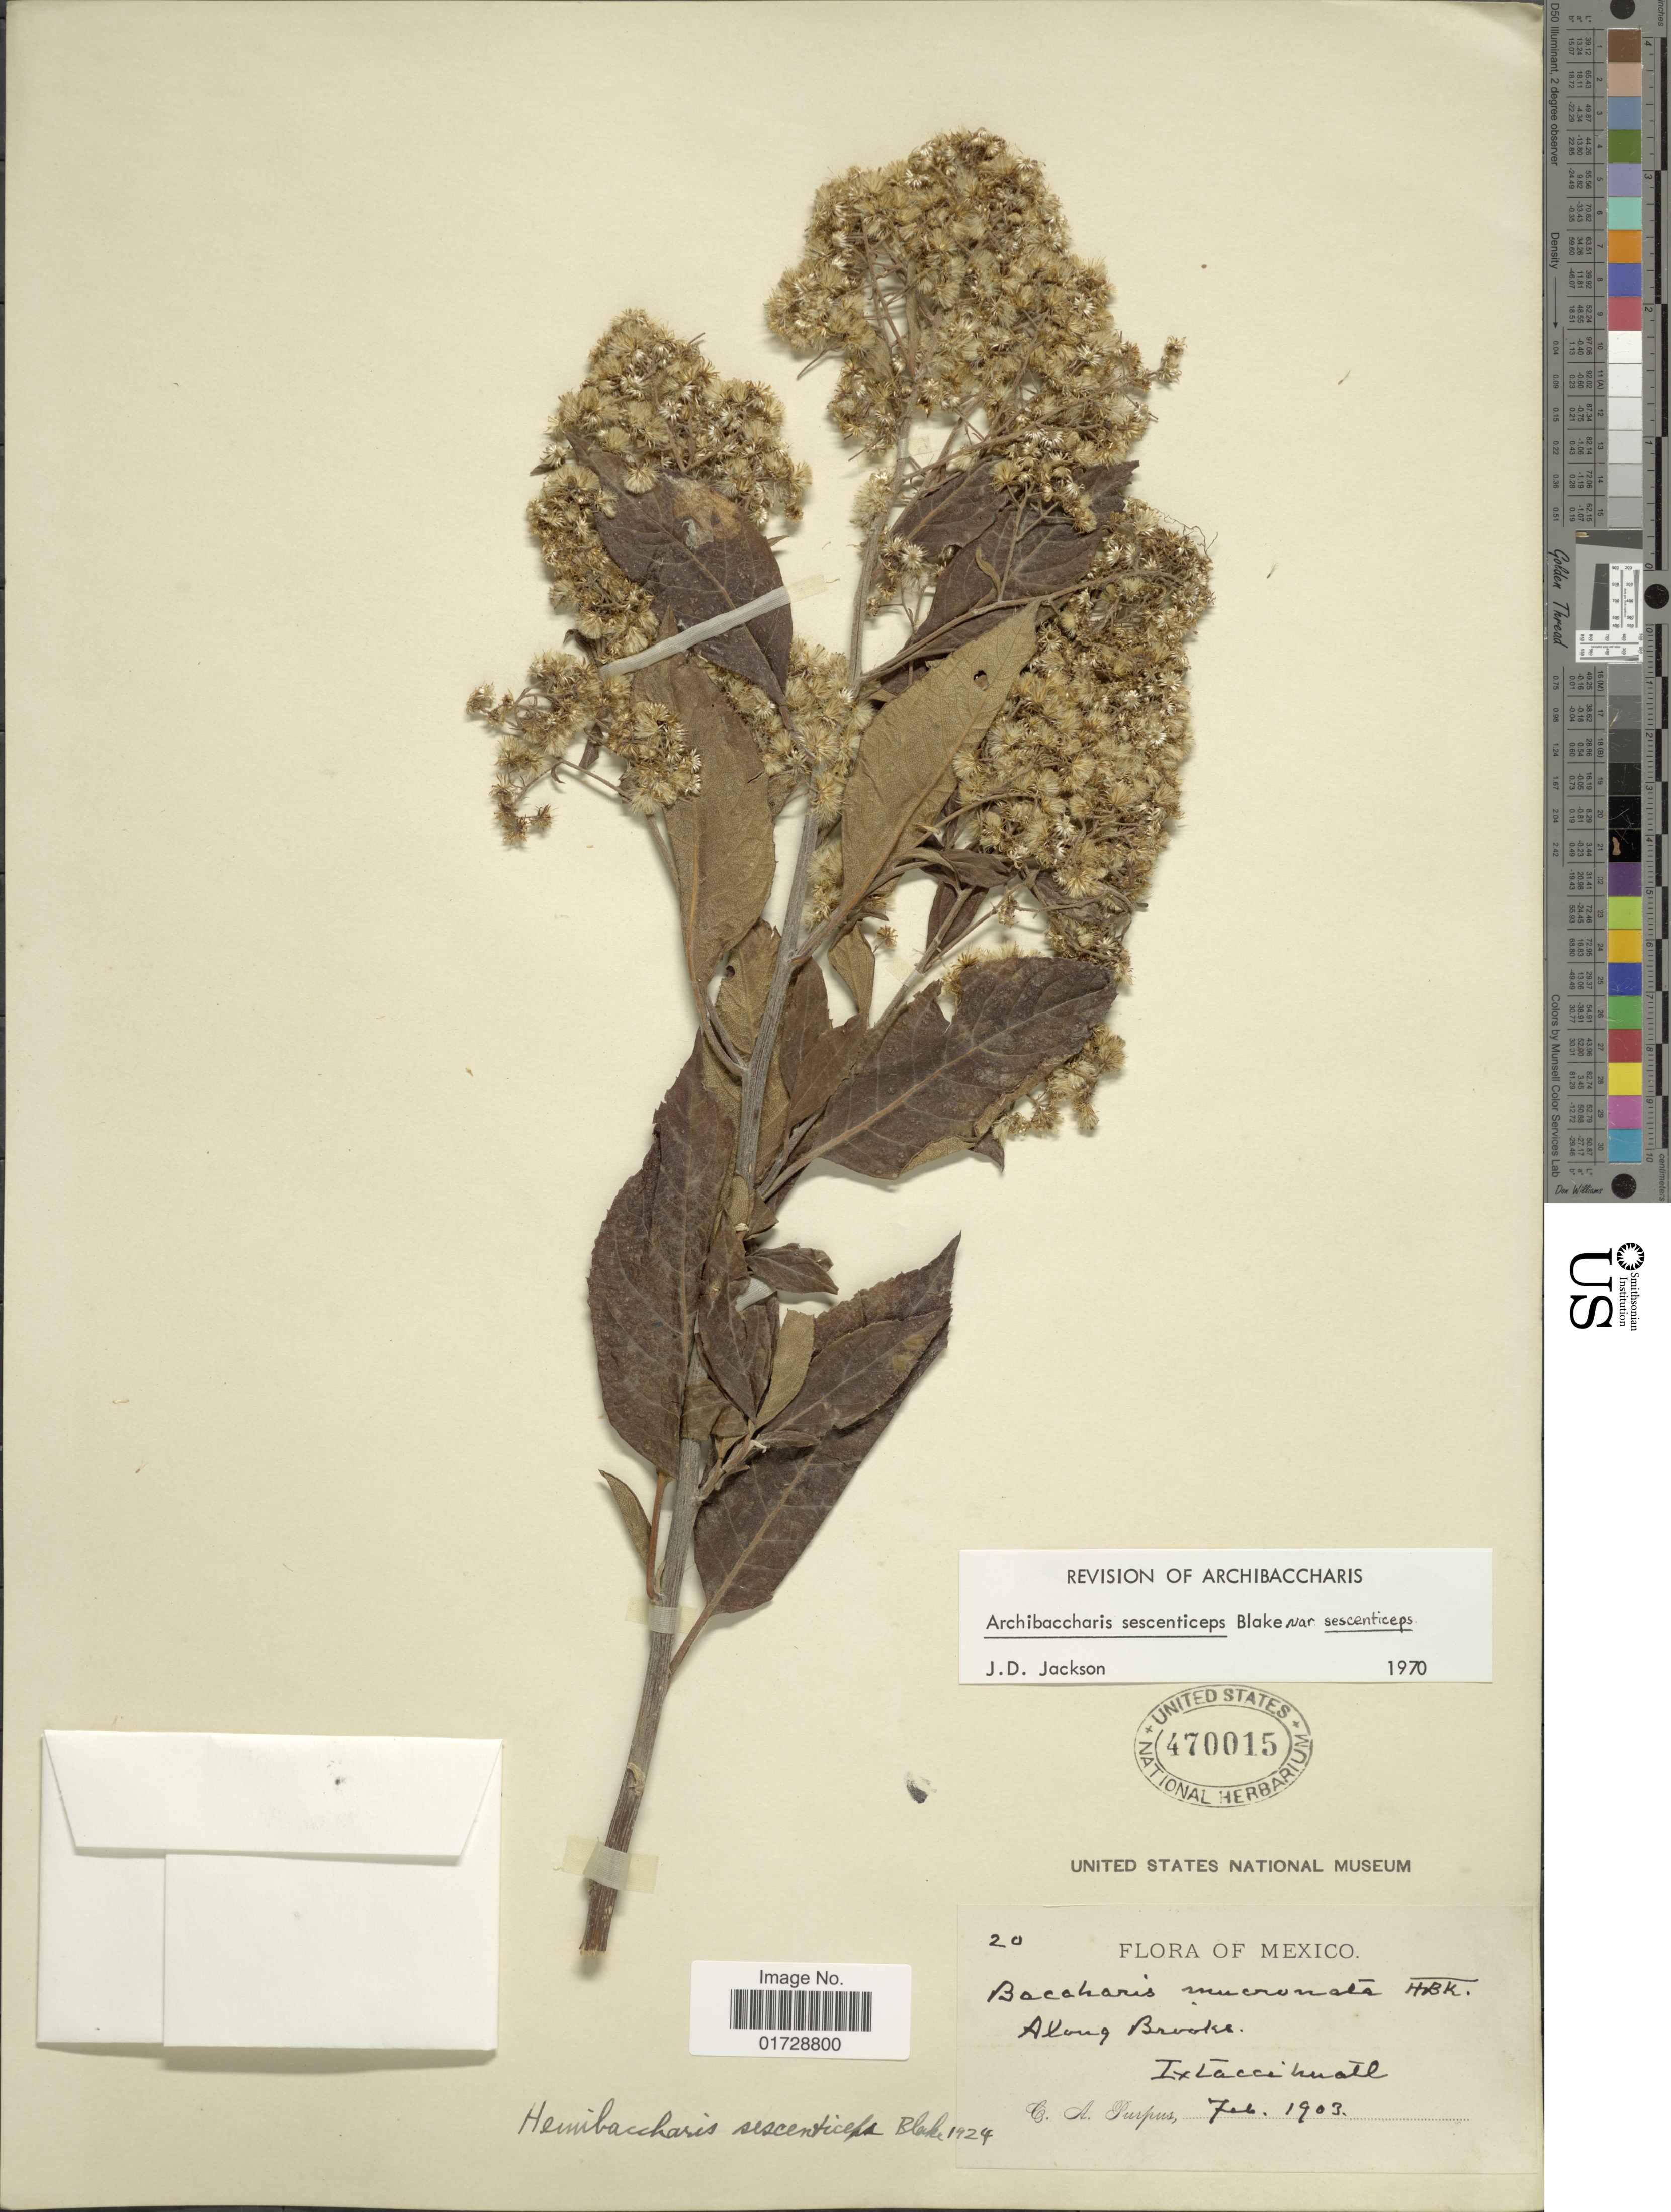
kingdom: Plantae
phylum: Tracheophyta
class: Magnoliopsida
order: Asterales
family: Asteraceae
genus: Archibaccharis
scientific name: Archibaccharis sescenticeps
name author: (S.F. Blake) S.F. Blake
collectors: C. A. Purpus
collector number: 20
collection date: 1903-02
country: Mexico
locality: Ixtaccihuatl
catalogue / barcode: US 470015